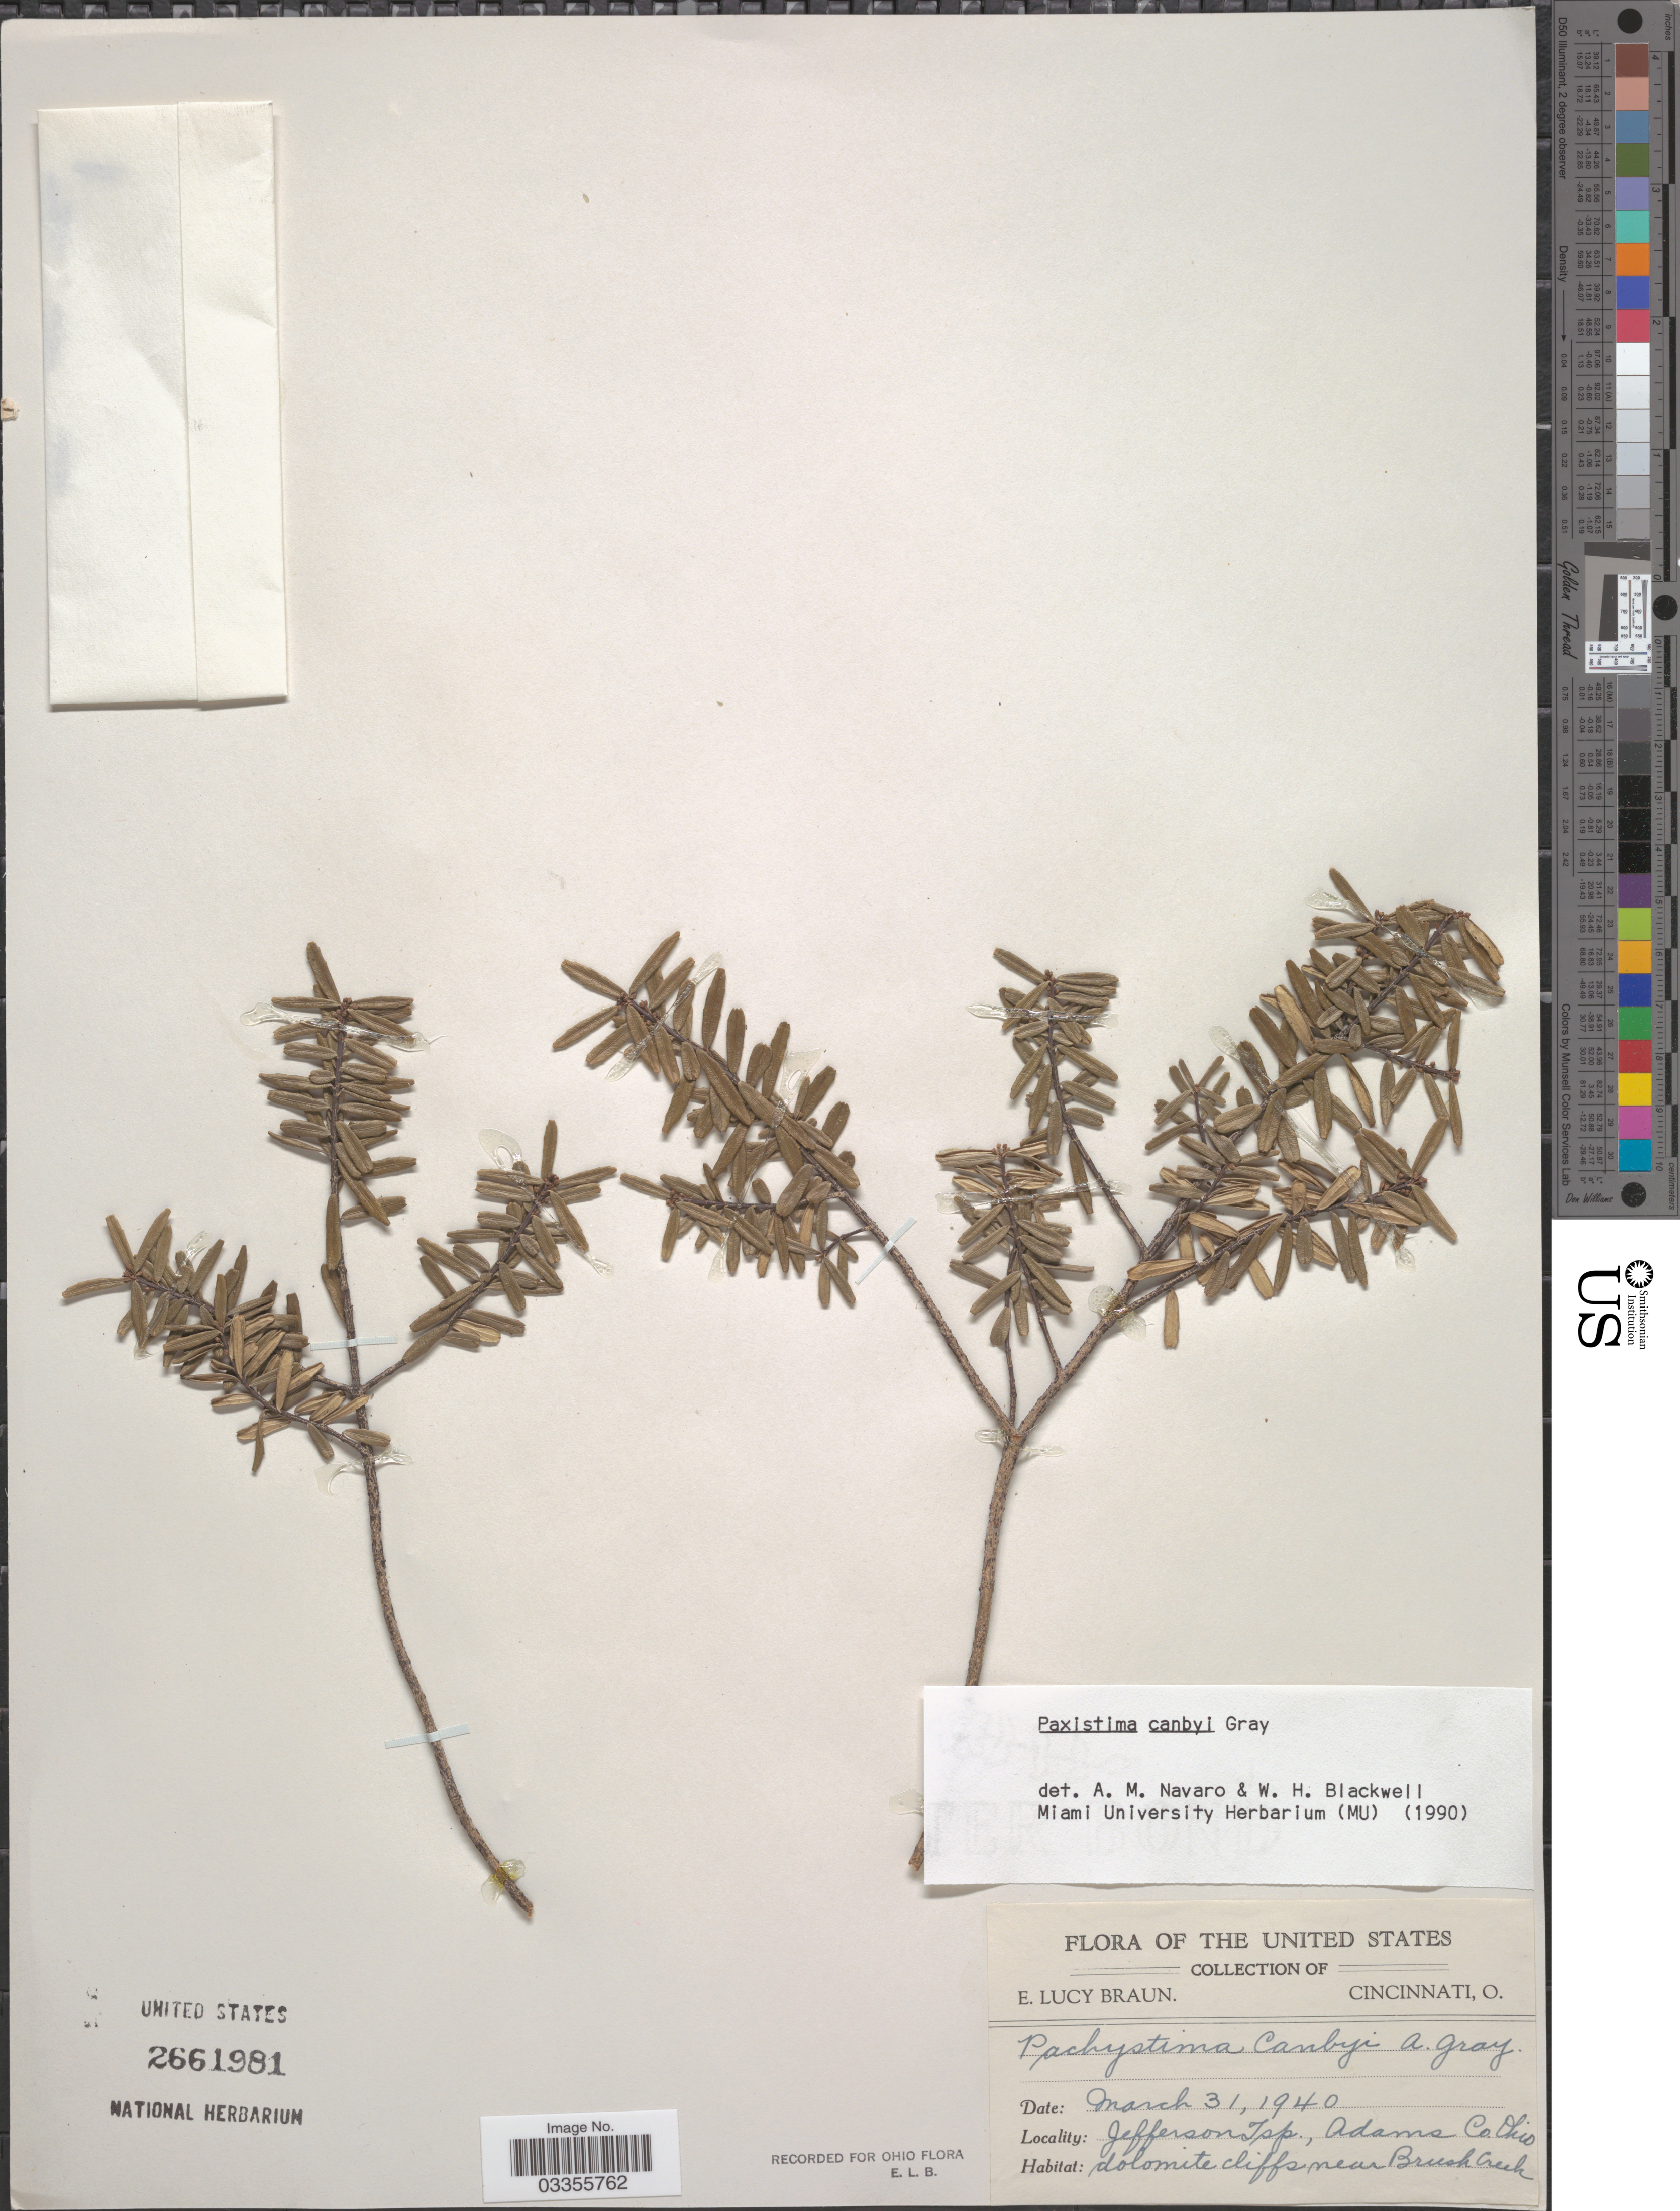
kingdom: Plantae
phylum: Tracheophyta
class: Magnoliopsida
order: Celastrales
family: Celastraceae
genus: Paxistima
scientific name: Paxistima canbyi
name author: A. Gray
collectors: E. L. Braun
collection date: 1940-03-31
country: United States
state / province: Ohio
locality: Jefferson Tsp., Adams Co. Dolomite cliffs near Brush Creek.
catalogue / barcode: US 2661981